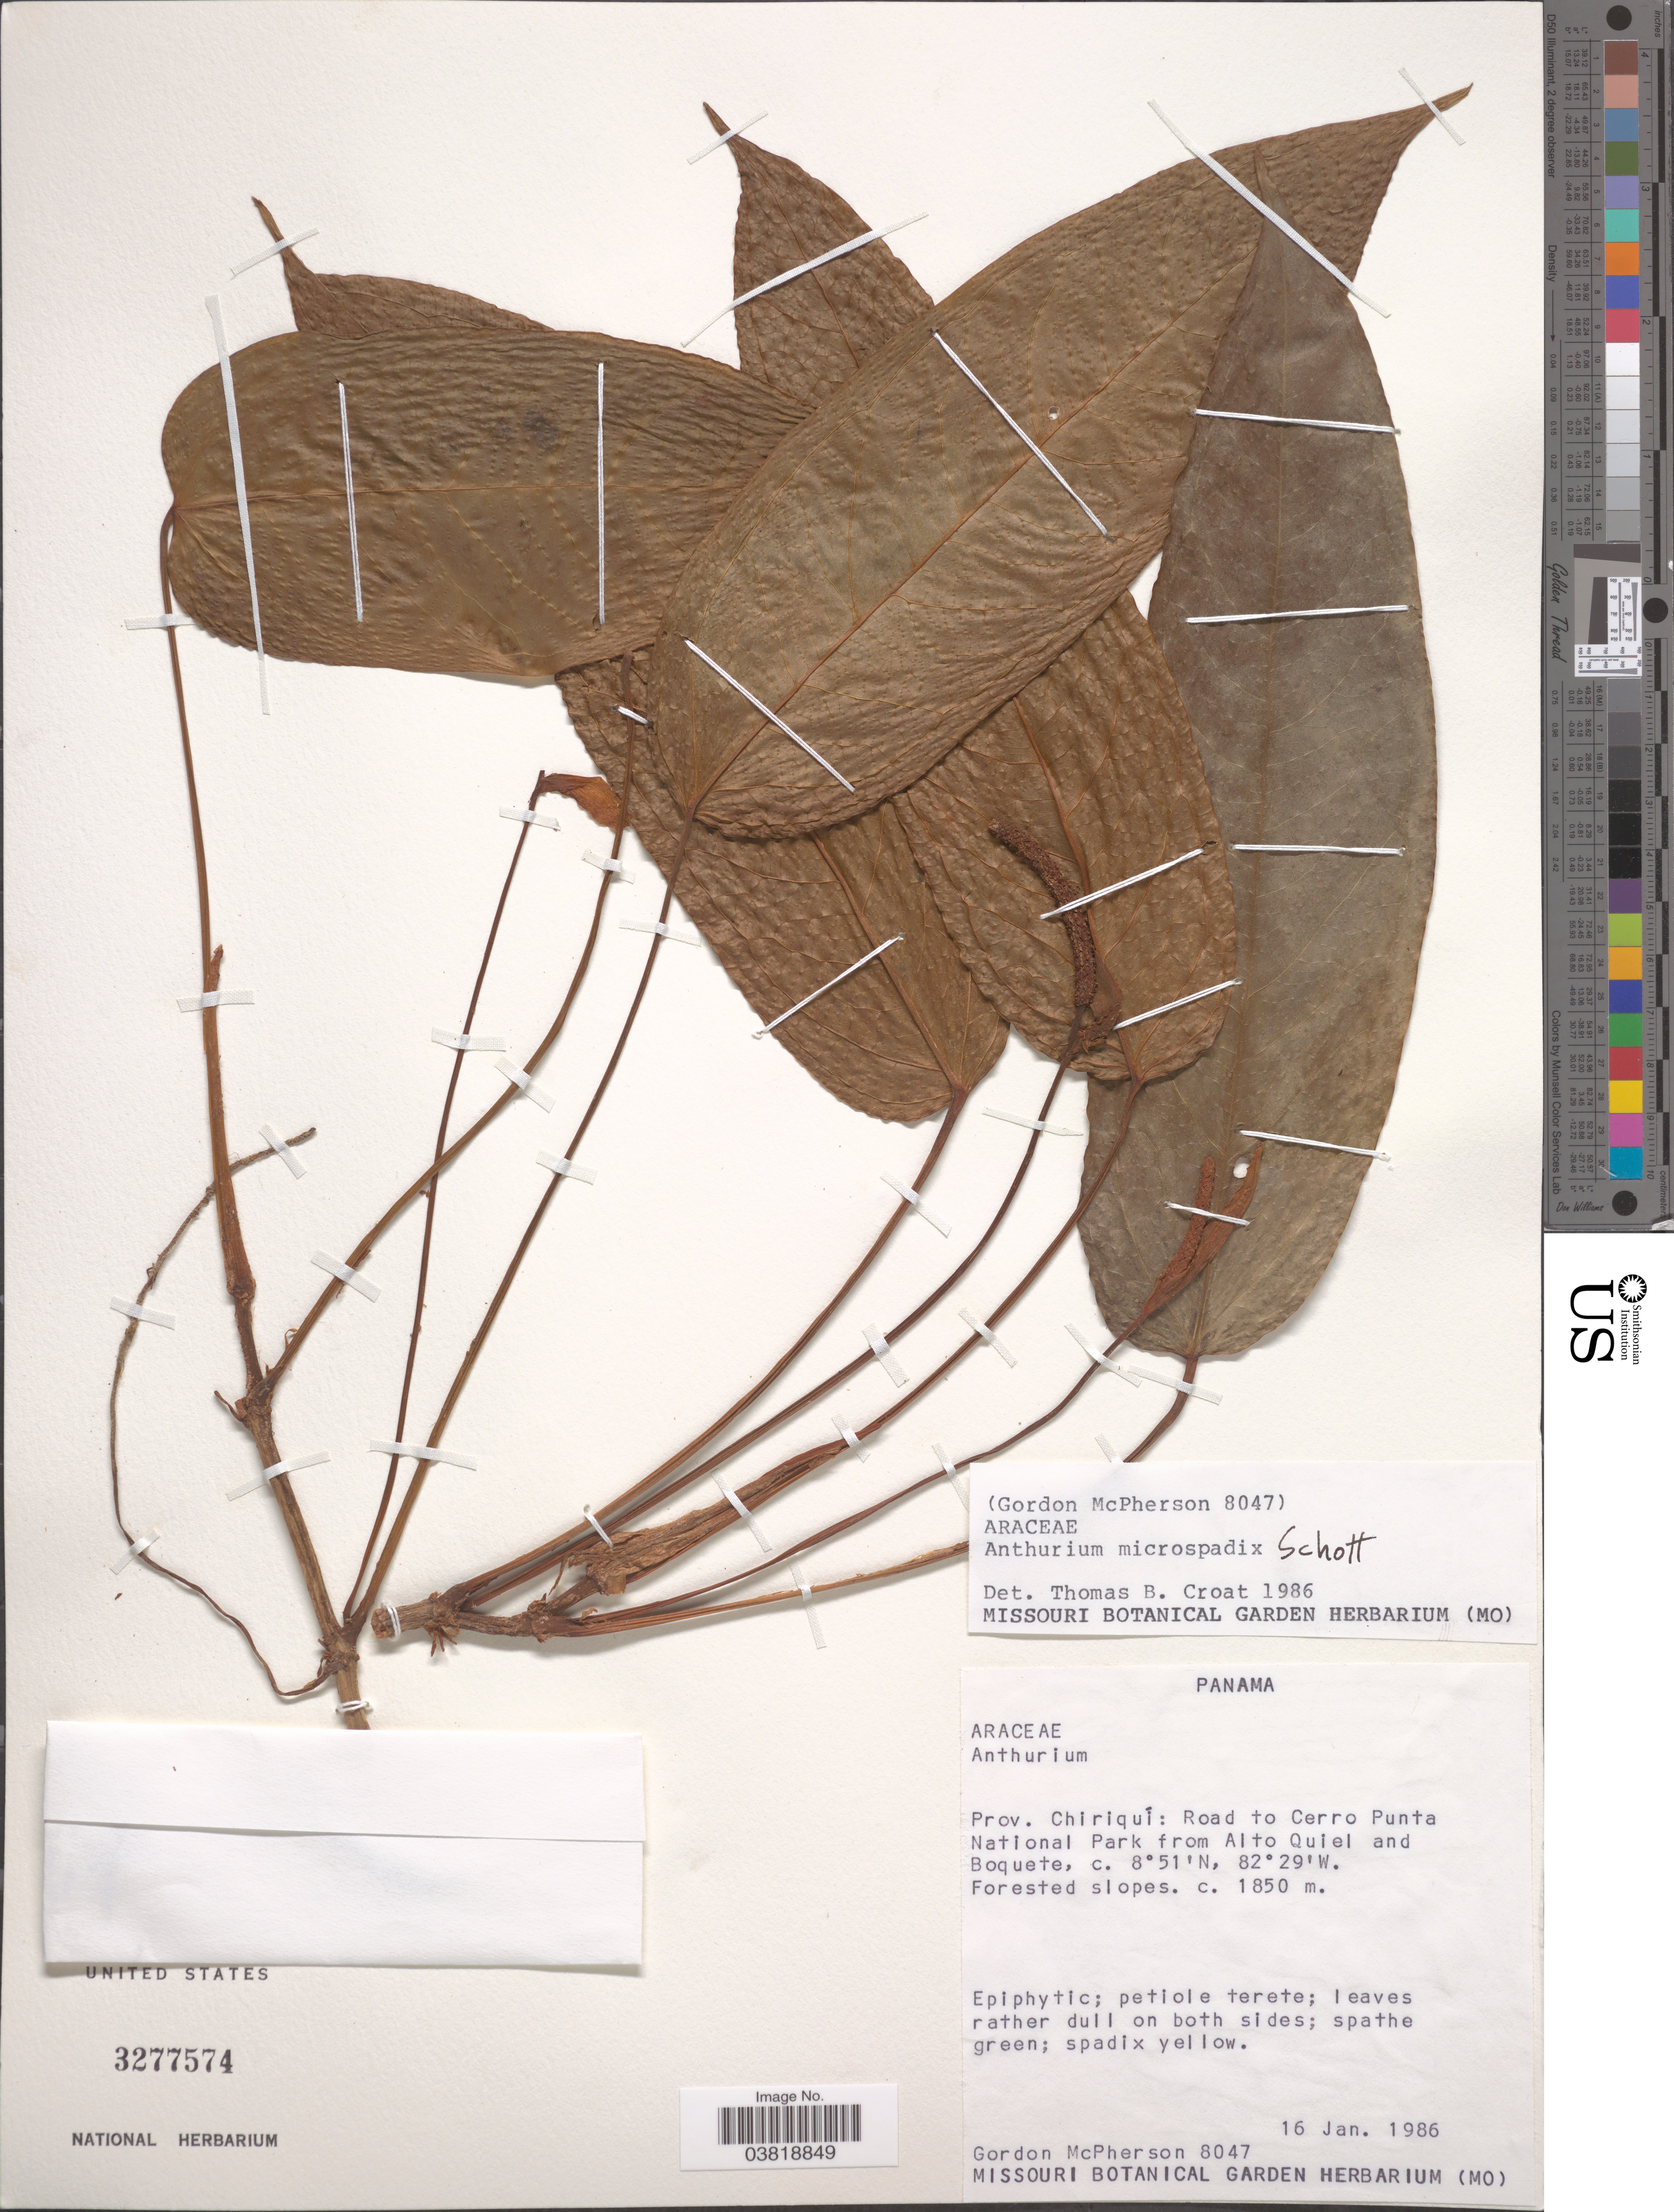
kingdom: Plantae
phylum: Tracheophyta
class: Liliopsida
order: Alismatales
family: Araceae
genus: Anthurium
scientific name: Anthurium microspadix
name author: Schott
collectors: G. McPherson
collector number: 8047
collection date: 1986-01-16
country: Panama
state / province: Chiriqui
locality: Road to Cerro Punta National Park from Alto Quiel and Boquete.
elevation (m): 1850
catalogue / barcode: US 3277574